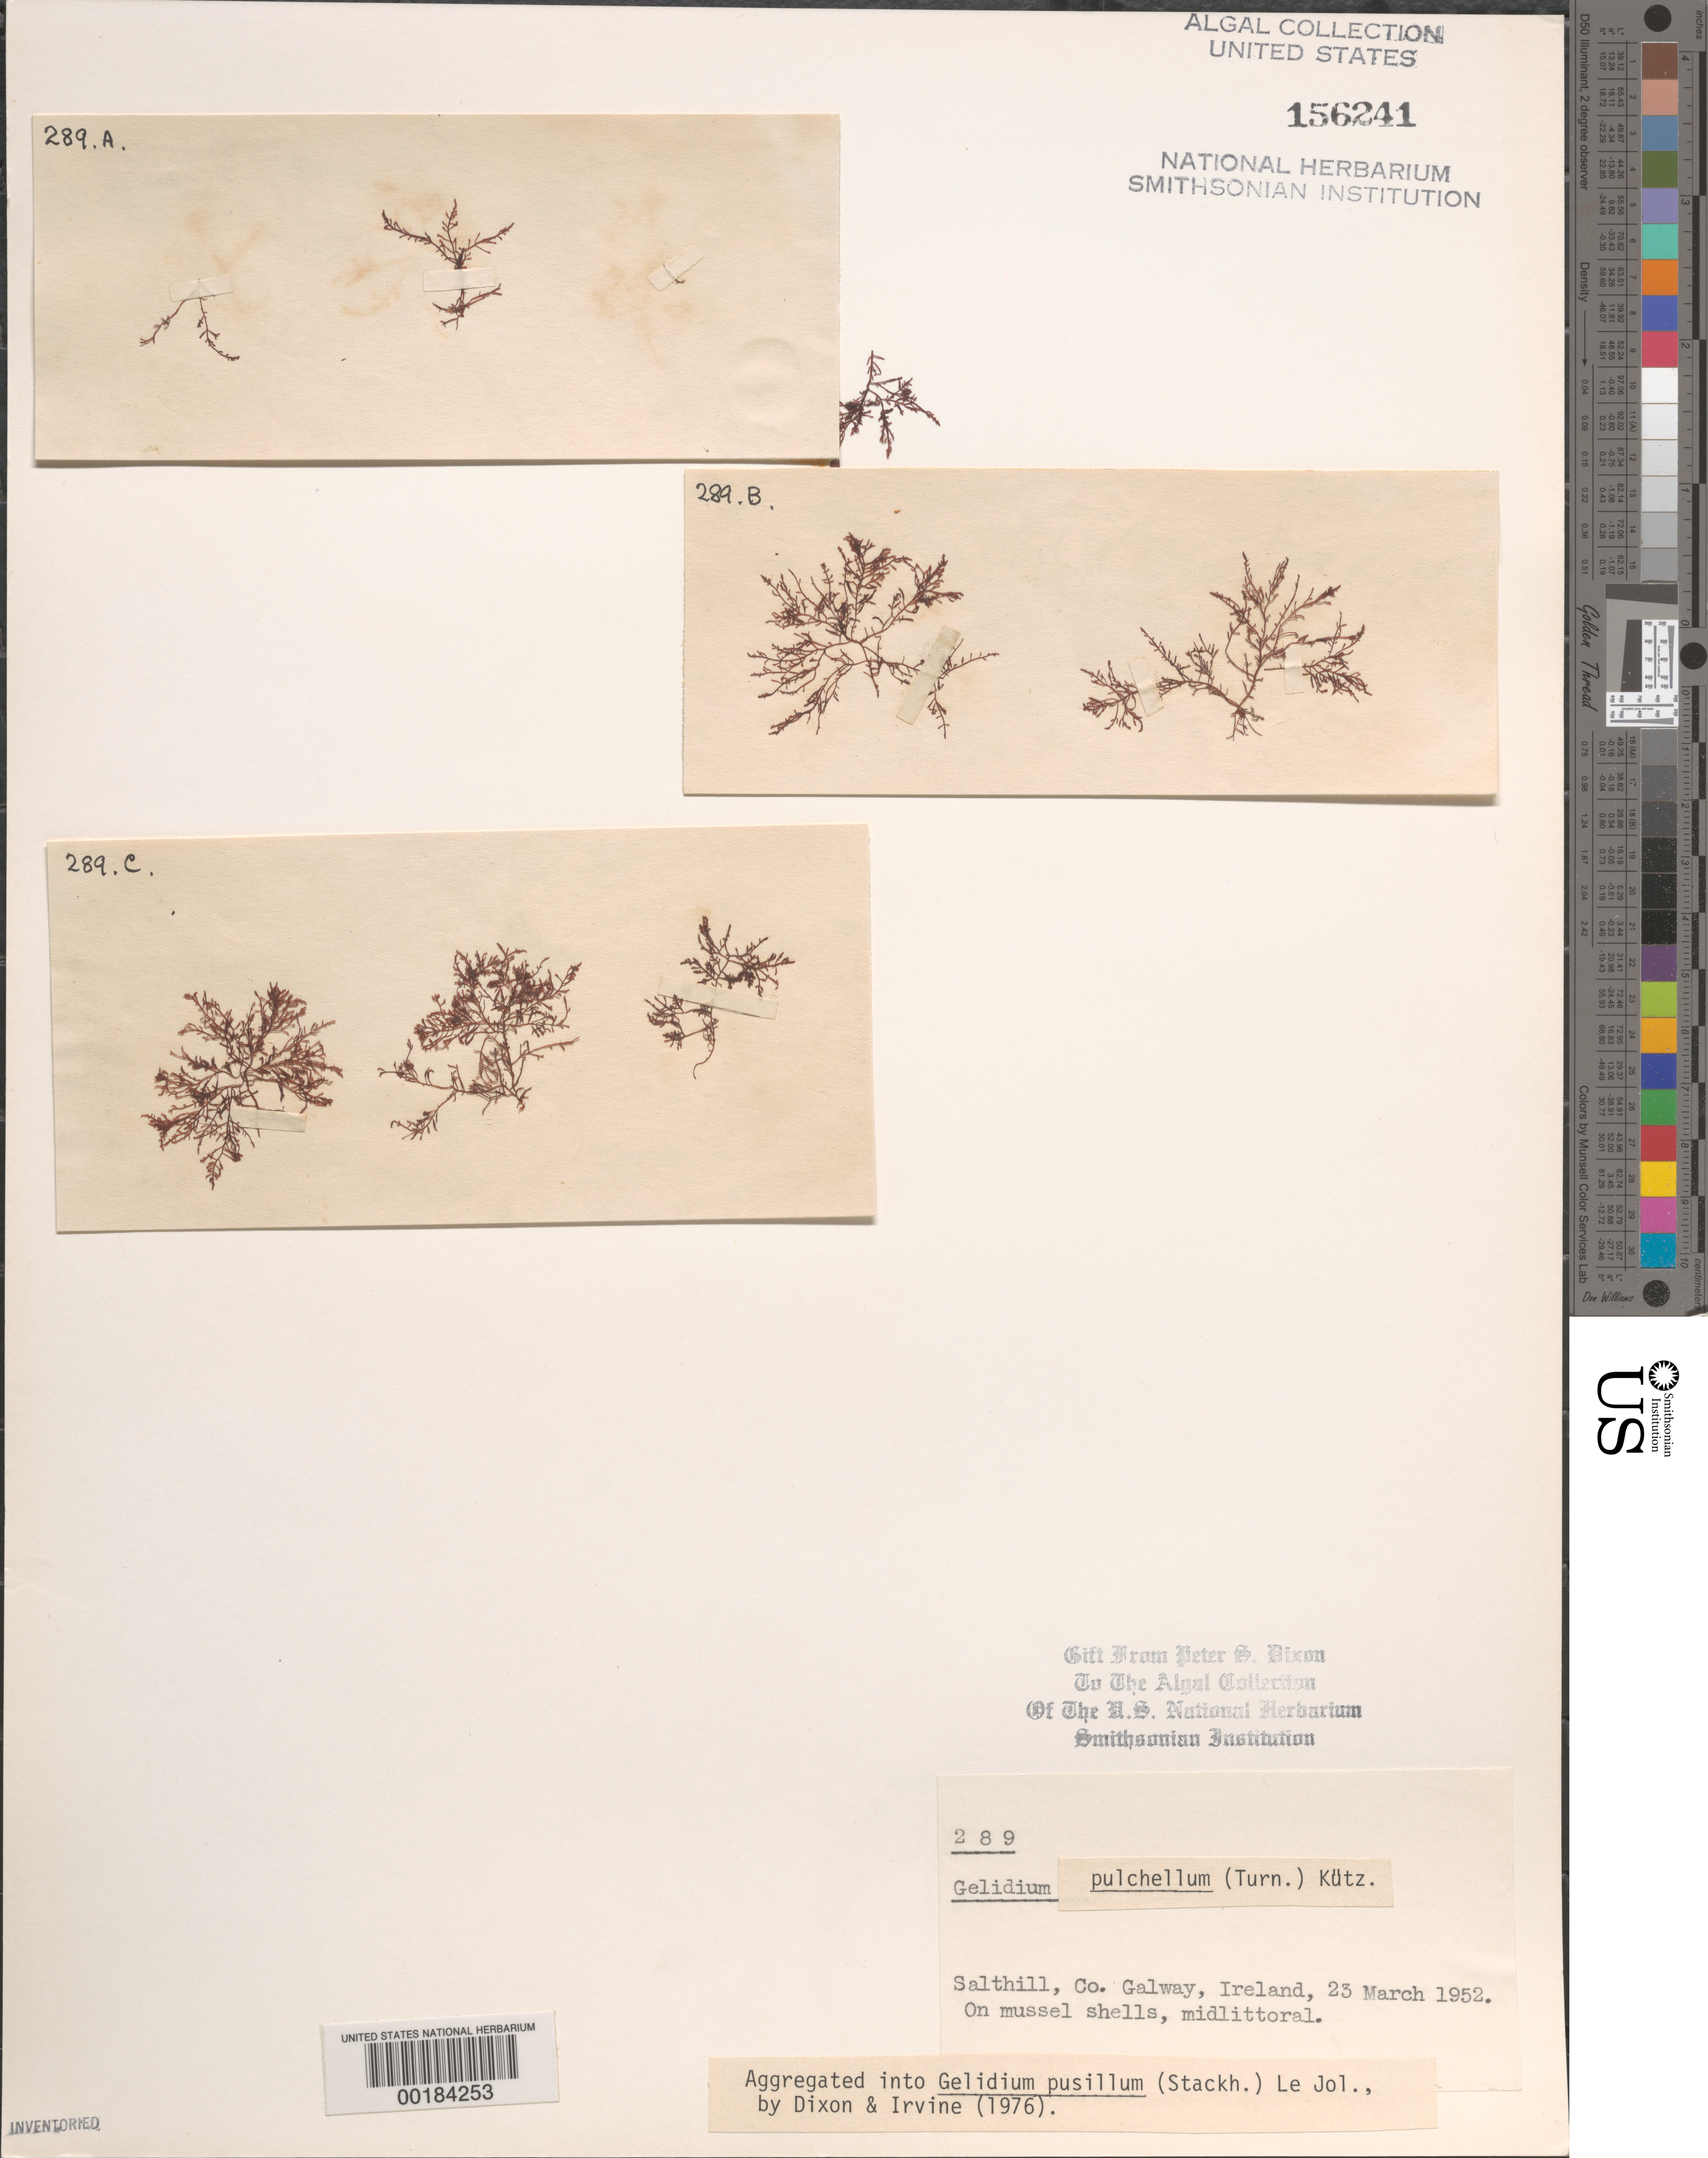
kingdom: Plantae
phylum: Rhodophyta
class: Florideophyceae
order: Gelidiales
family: Gelidiaceae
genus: Gelidium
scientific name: Gelidium pusillum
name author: (Stackh.) Le Jol.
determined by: Dixon, P. S.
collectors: P. S. Dixon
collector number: PSD 289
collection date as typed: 23 Mar 1952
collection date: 1952-03-23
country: Ireland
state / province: Connaught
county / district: Galway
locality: Salthill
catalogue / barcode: US 156241